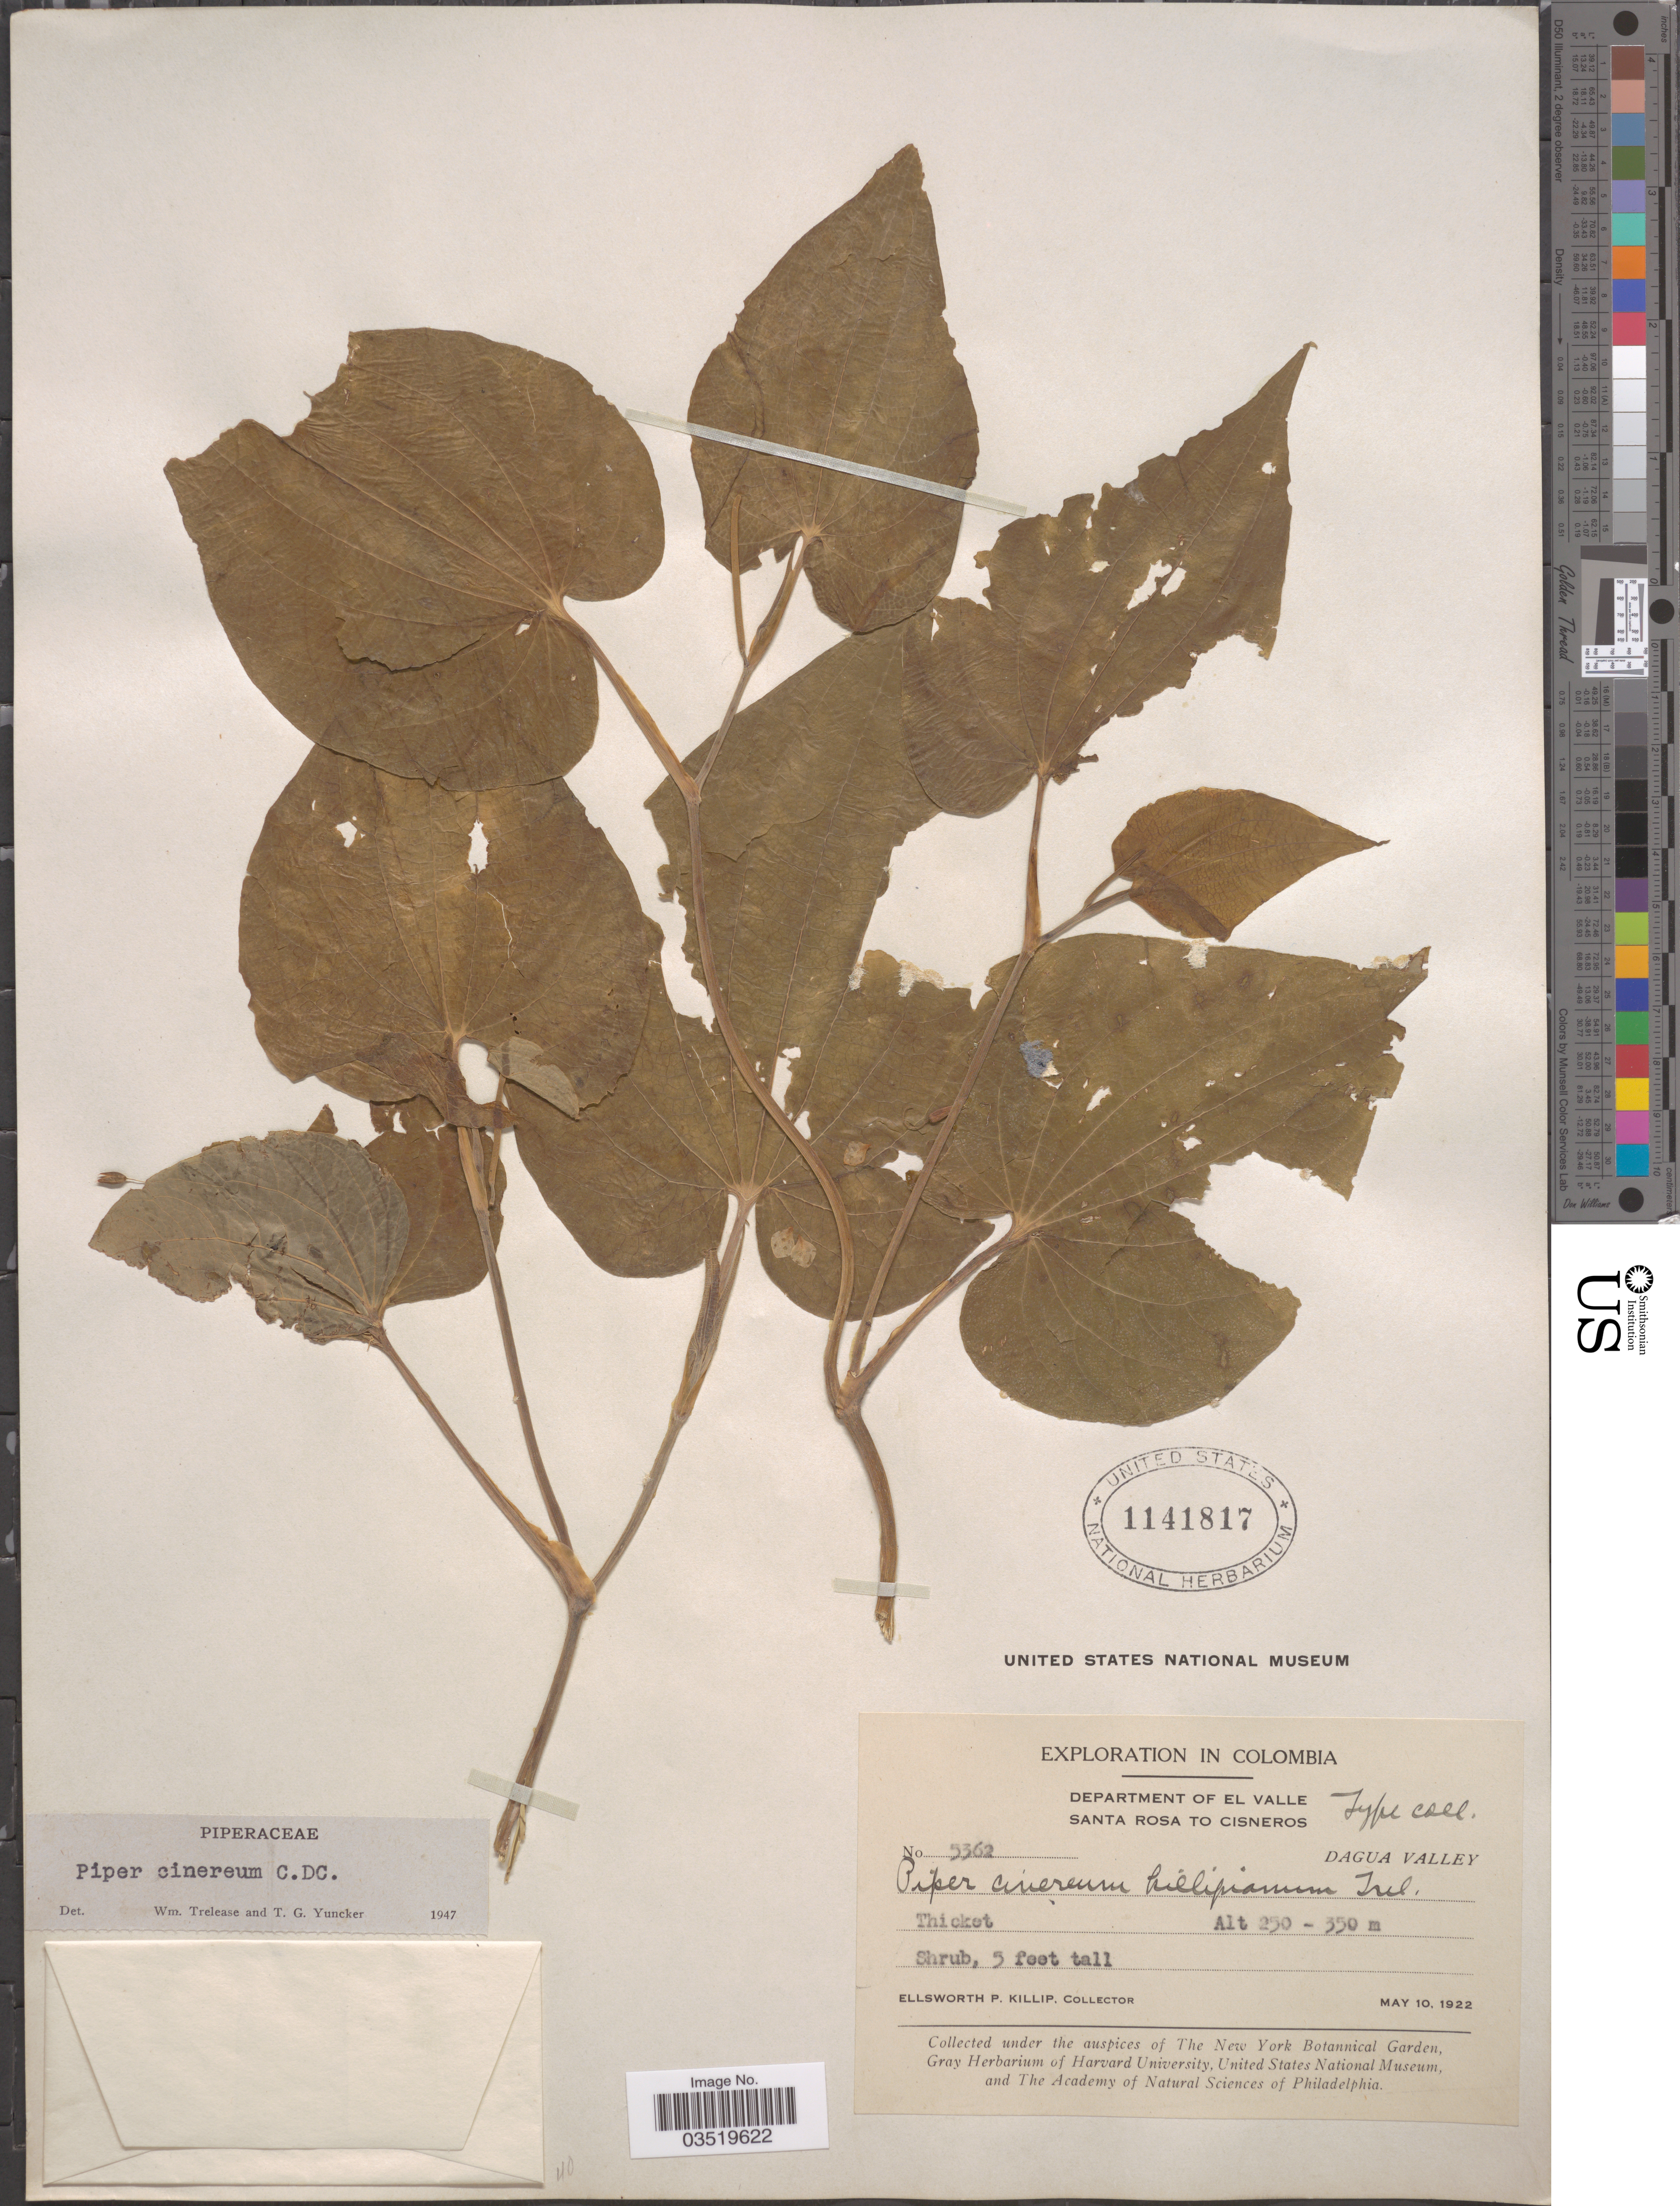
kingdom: Plantae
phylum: Tracheophyta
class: Magnoliopsida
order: Piperales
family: Piperaceae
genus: Piper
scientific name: Piper cinereum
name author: C. DC.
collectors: E. P. Killip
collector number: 5362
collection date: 1922-05-10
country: Colombia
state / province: Valle del Cauca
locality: Department of El Valle, Santa Rosa to Cisneros. Dagua Valley.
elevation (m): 250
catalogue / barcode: US 1141817